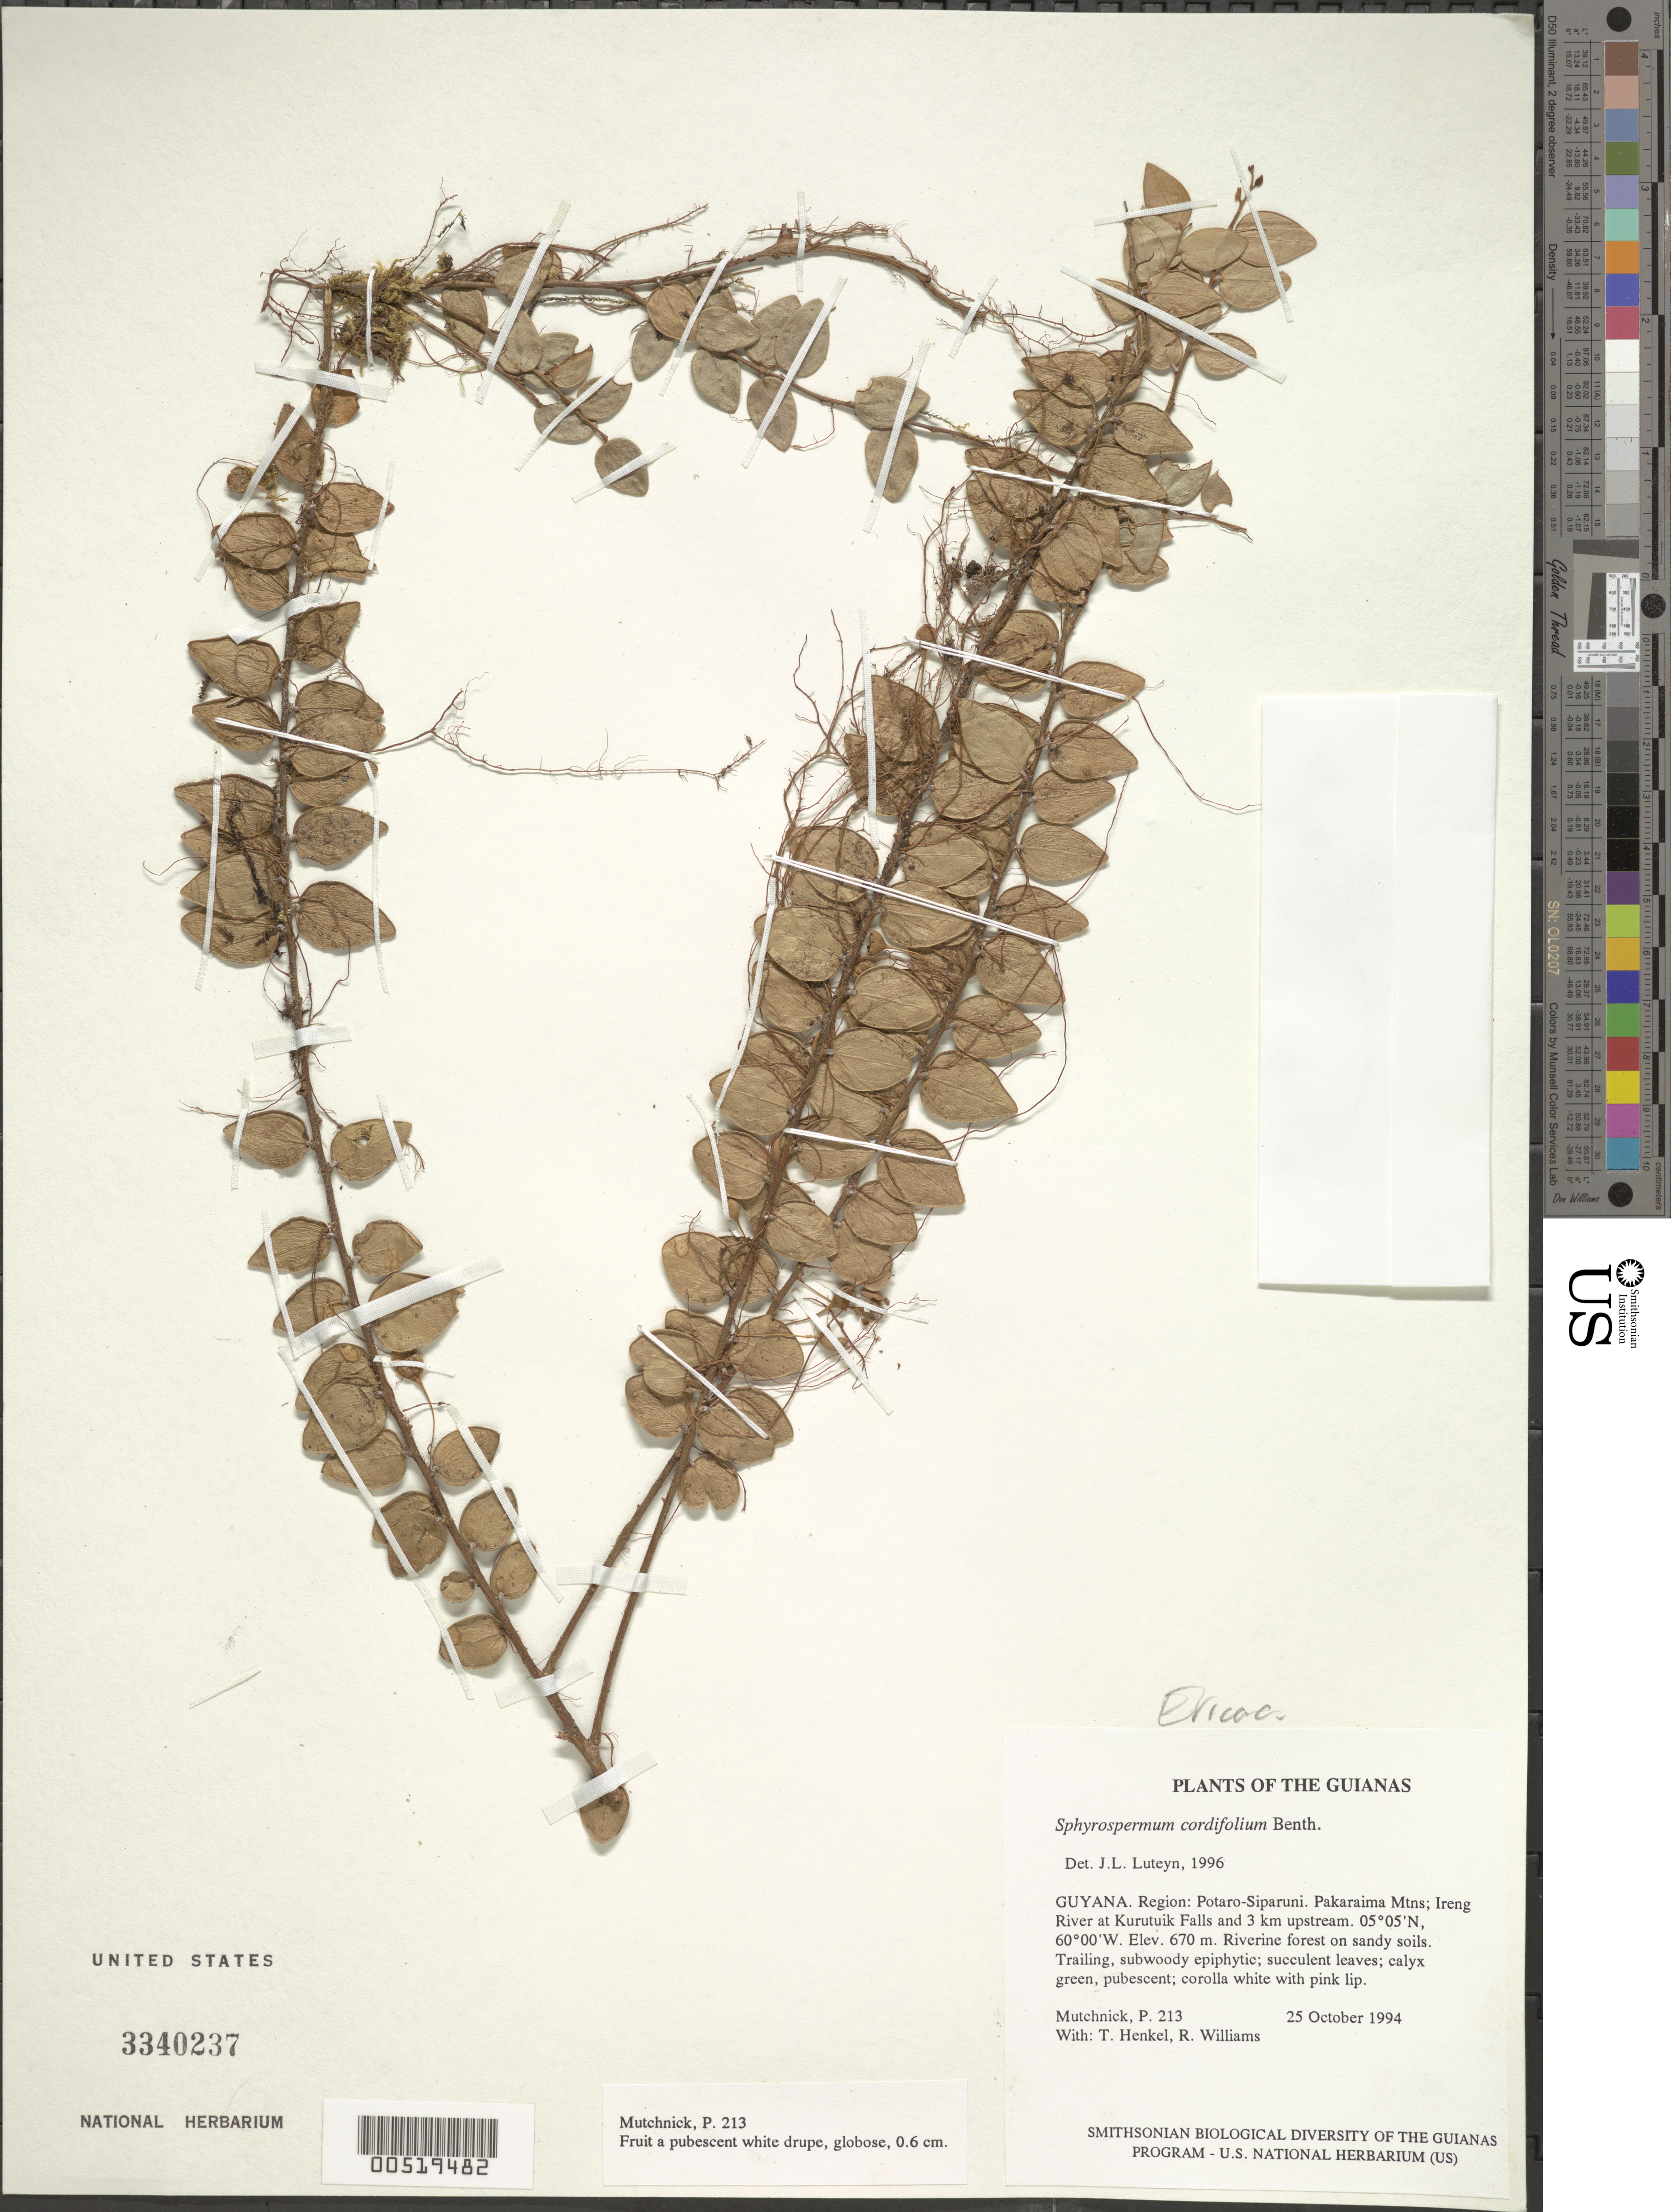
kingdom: Plantae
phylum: Tracheophyta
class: Magnoliopsida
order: Ericales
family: Ericaceae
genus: Sphyrospermum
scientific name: Sphyrospermum cordifolium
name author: Benth.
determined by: Luteyn, J. L.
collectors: P. Mutchnick, T. Henkel & R. Williams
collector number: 213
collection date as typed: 25 October 1994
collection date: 1994-10-25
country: Guyana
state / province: Potaro-Siparuni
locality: Pakaraima Mtns; Ireng River at Kurutuik Falls and 3 km upstream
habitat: Riverine forest on sandy soils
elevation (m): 670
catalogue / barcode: US 3340237